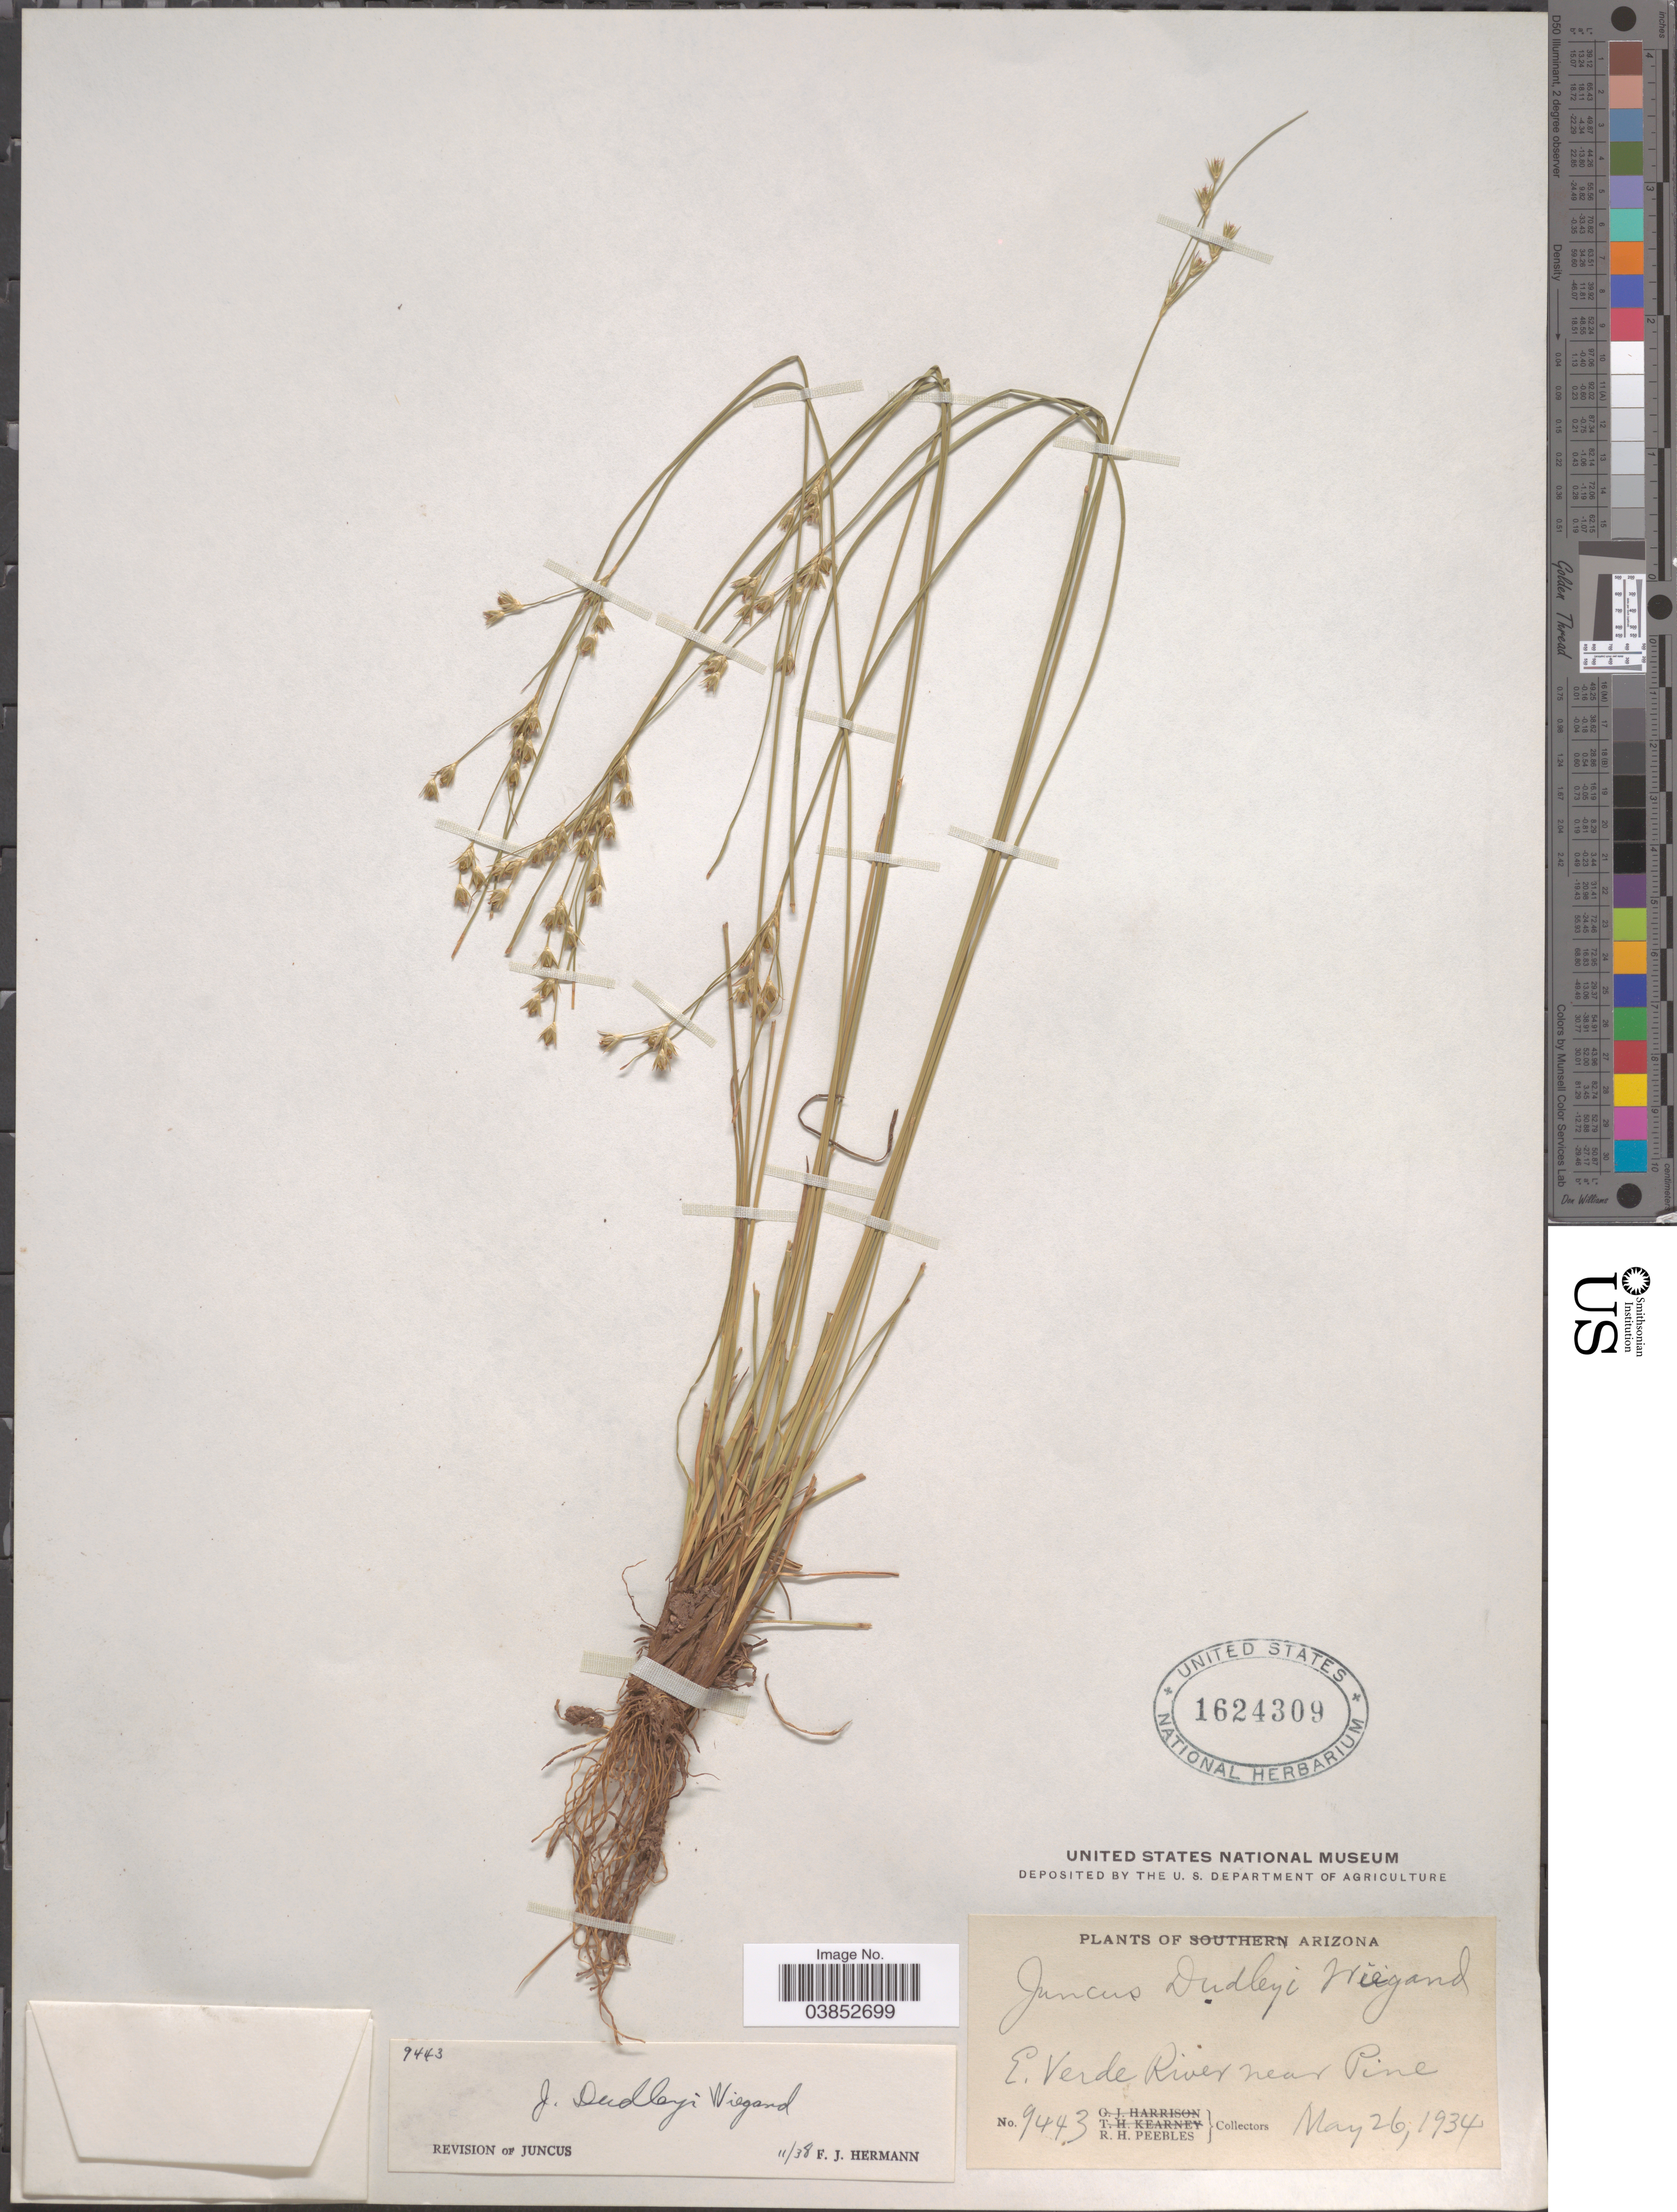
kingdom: Plantae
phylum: Tracheophyta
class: Liliopsida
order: Poales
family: Juncaceae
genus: Juncus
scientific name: Juncus dudleyi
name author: Wiegand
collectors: R. H. Peebles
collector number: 9443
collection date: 1934-05-26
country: United States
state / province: Arizona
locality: E. Verde River near Pine.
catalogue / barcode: US 1624309